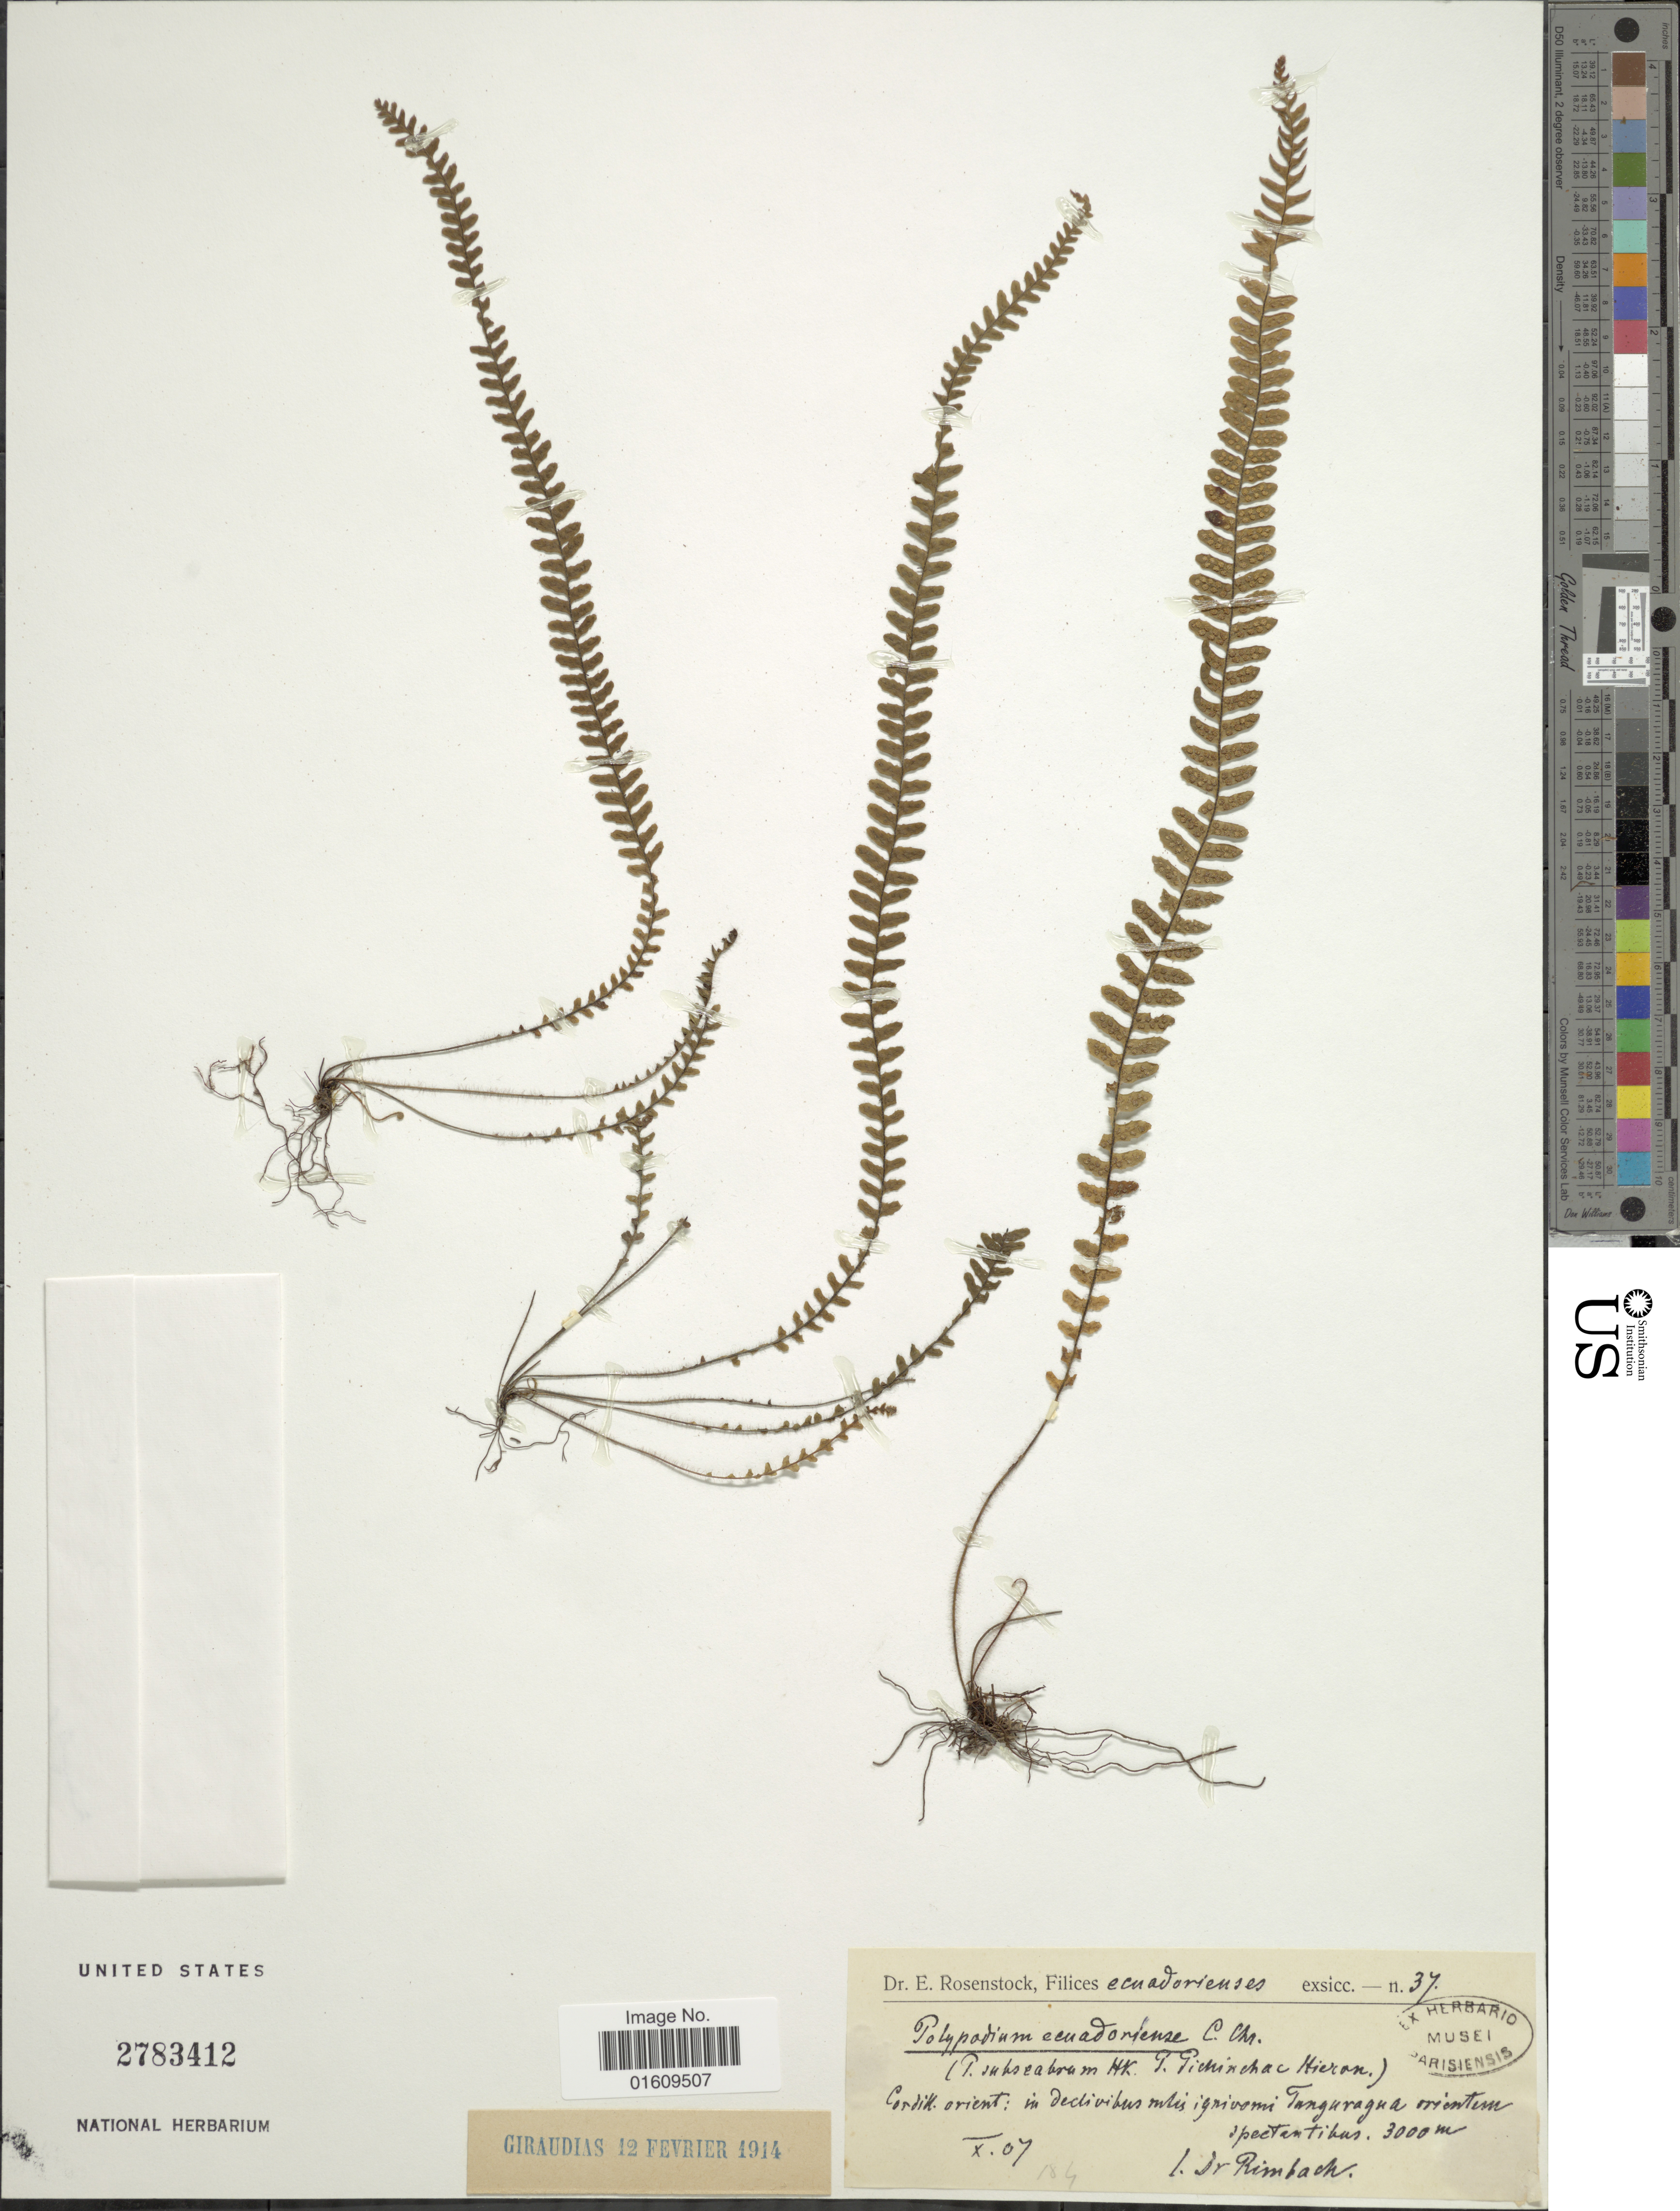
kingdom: Plantae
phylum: Tracheophyta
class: Polypodiopsida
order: Polypodiales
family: Polypodiaceae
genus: Ascogrammitis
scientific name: Ascogrammitis pichinchensis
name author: (Hieron.) Sundue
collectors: Rimbach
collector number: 37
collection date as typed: Transcribed d/m/y: /10/7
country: Ecuador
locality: Cordill. orient: in declivibus mtis ignivomi Tanguragua orientem.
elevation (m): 3000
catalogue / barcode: US 2783412